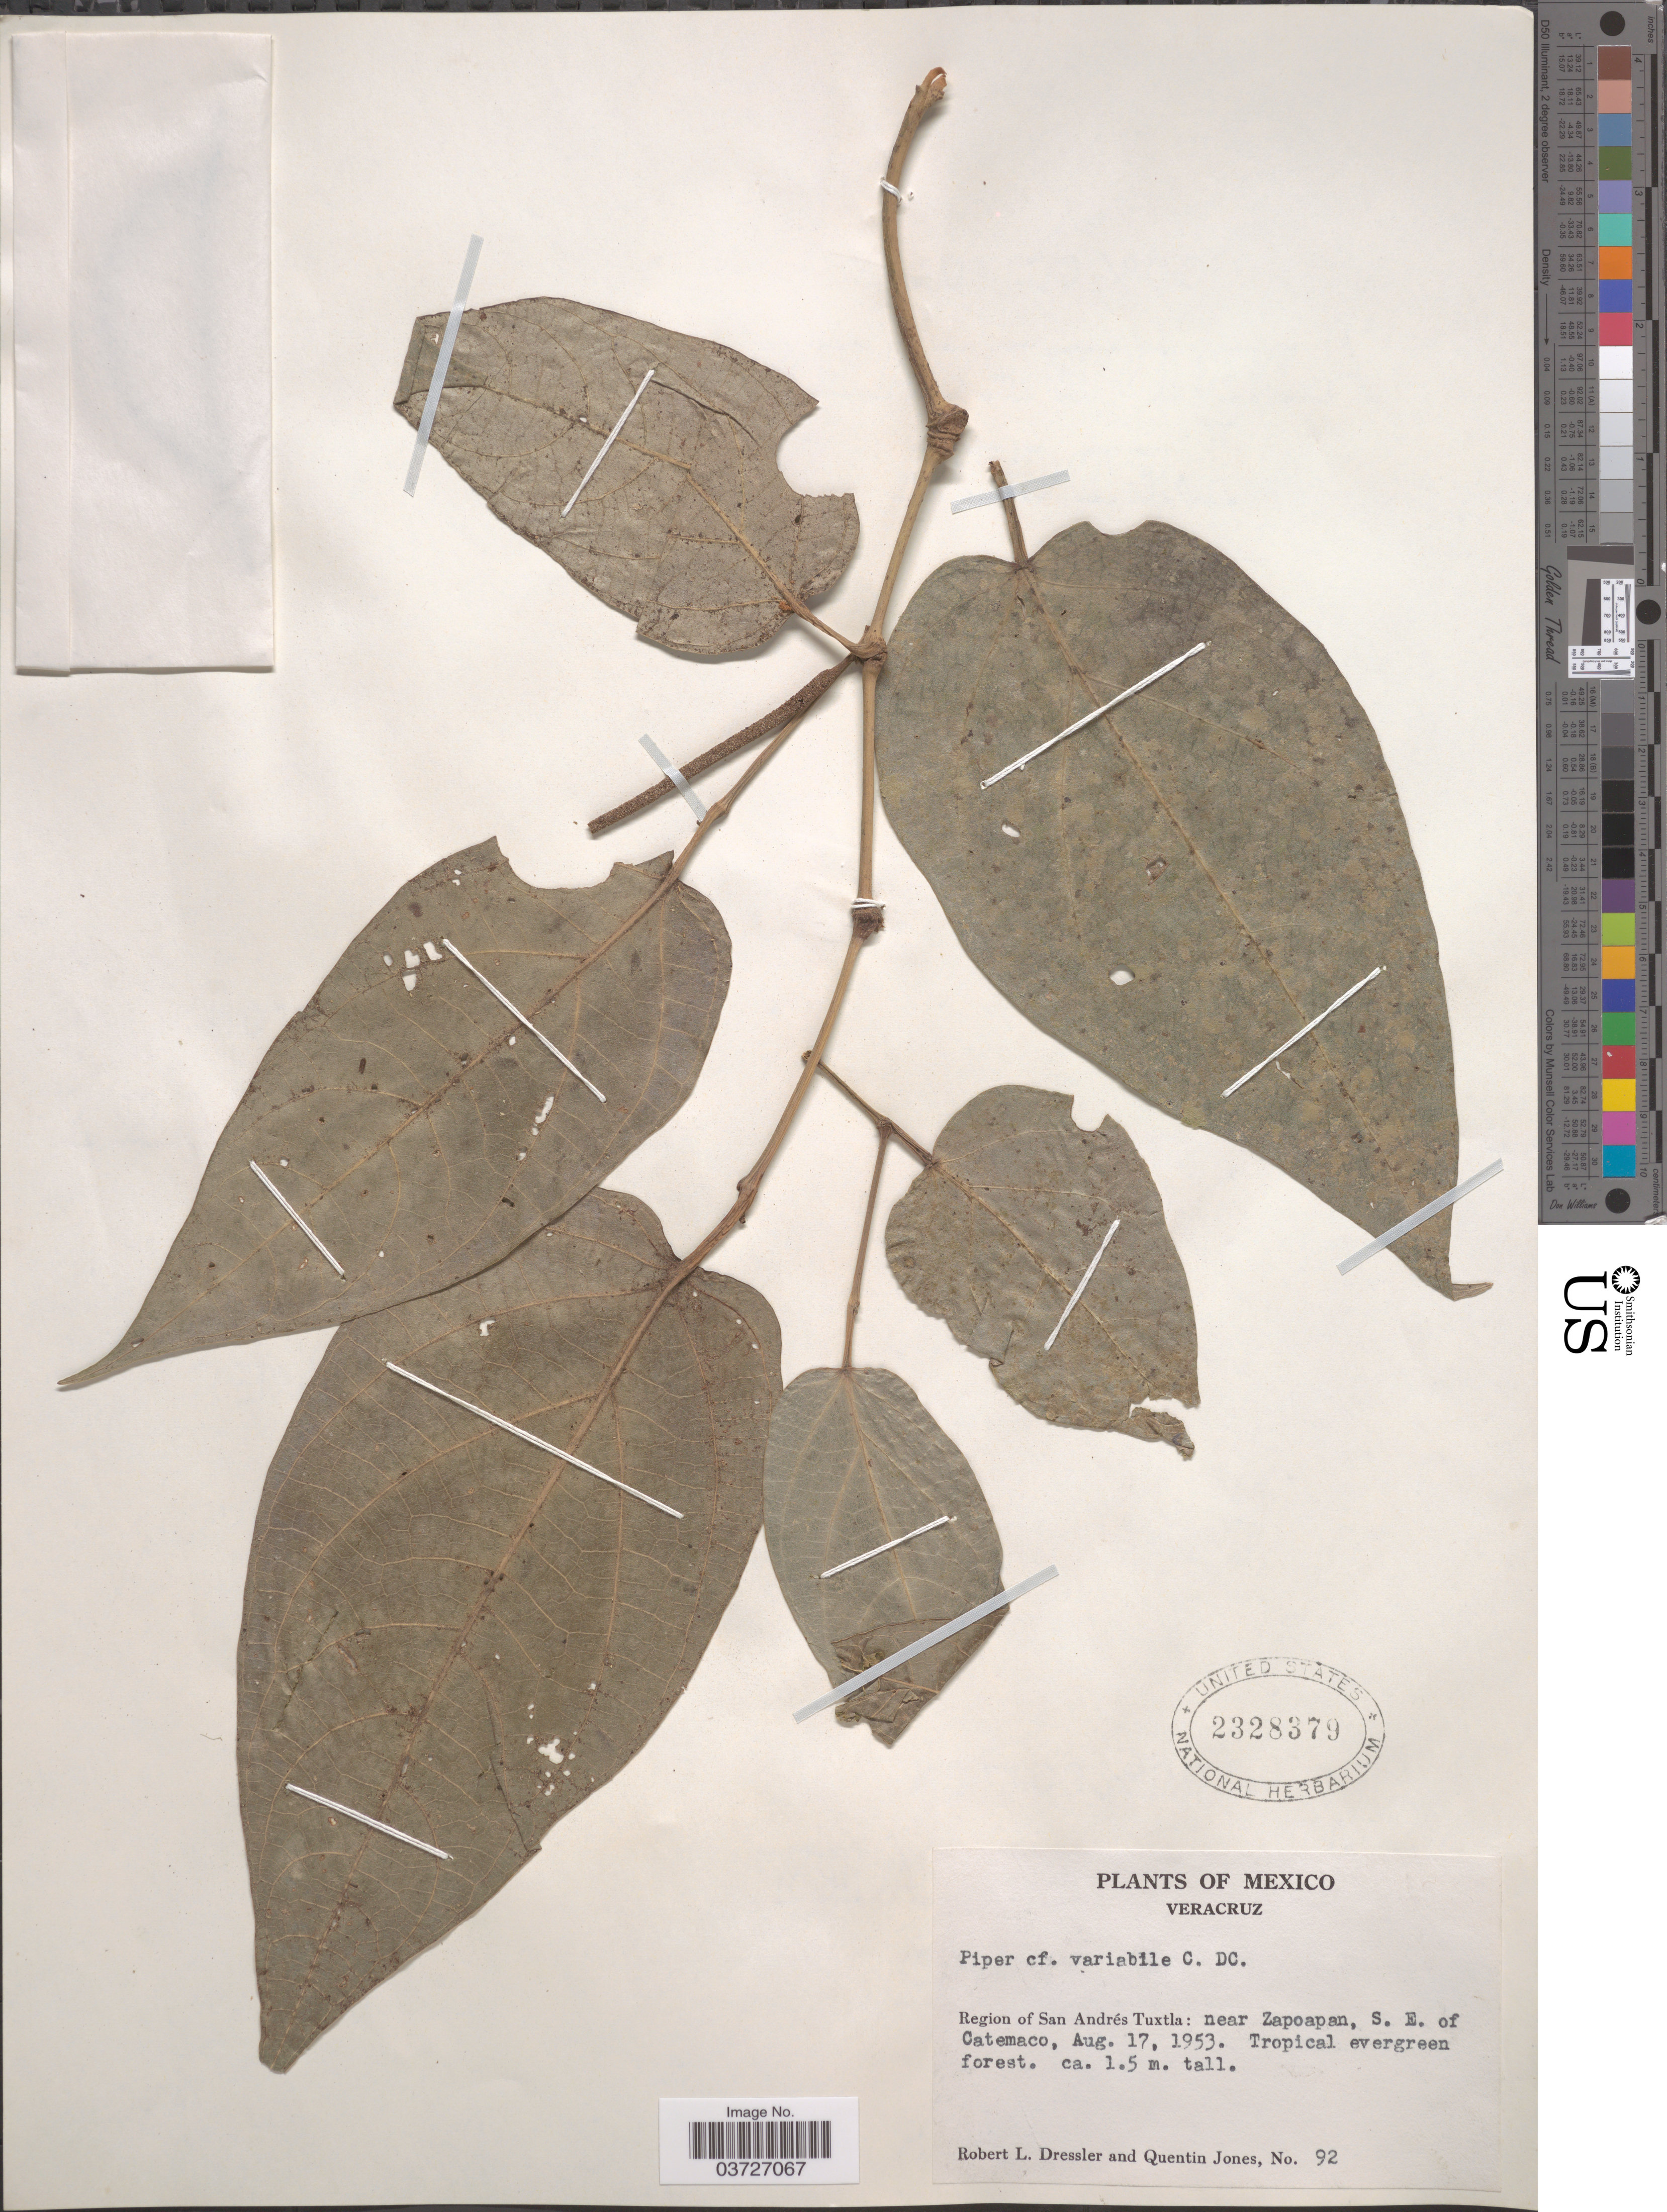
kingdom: Plantae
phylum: Tracheophyta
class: Magnoliopsida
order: Piperales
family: Piperaceae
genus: Piper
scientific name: Piper schiedeanum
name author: Steud.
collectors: R. Dressler & Q. Jones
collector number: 92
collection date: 1953-08-17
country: Mexico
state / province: Veracruz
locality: Veracruz. Region of San Andrés Tuxtla: near Zapoapan, S. E. of Catemaco.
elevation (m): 1.5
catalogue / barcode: US 2328379